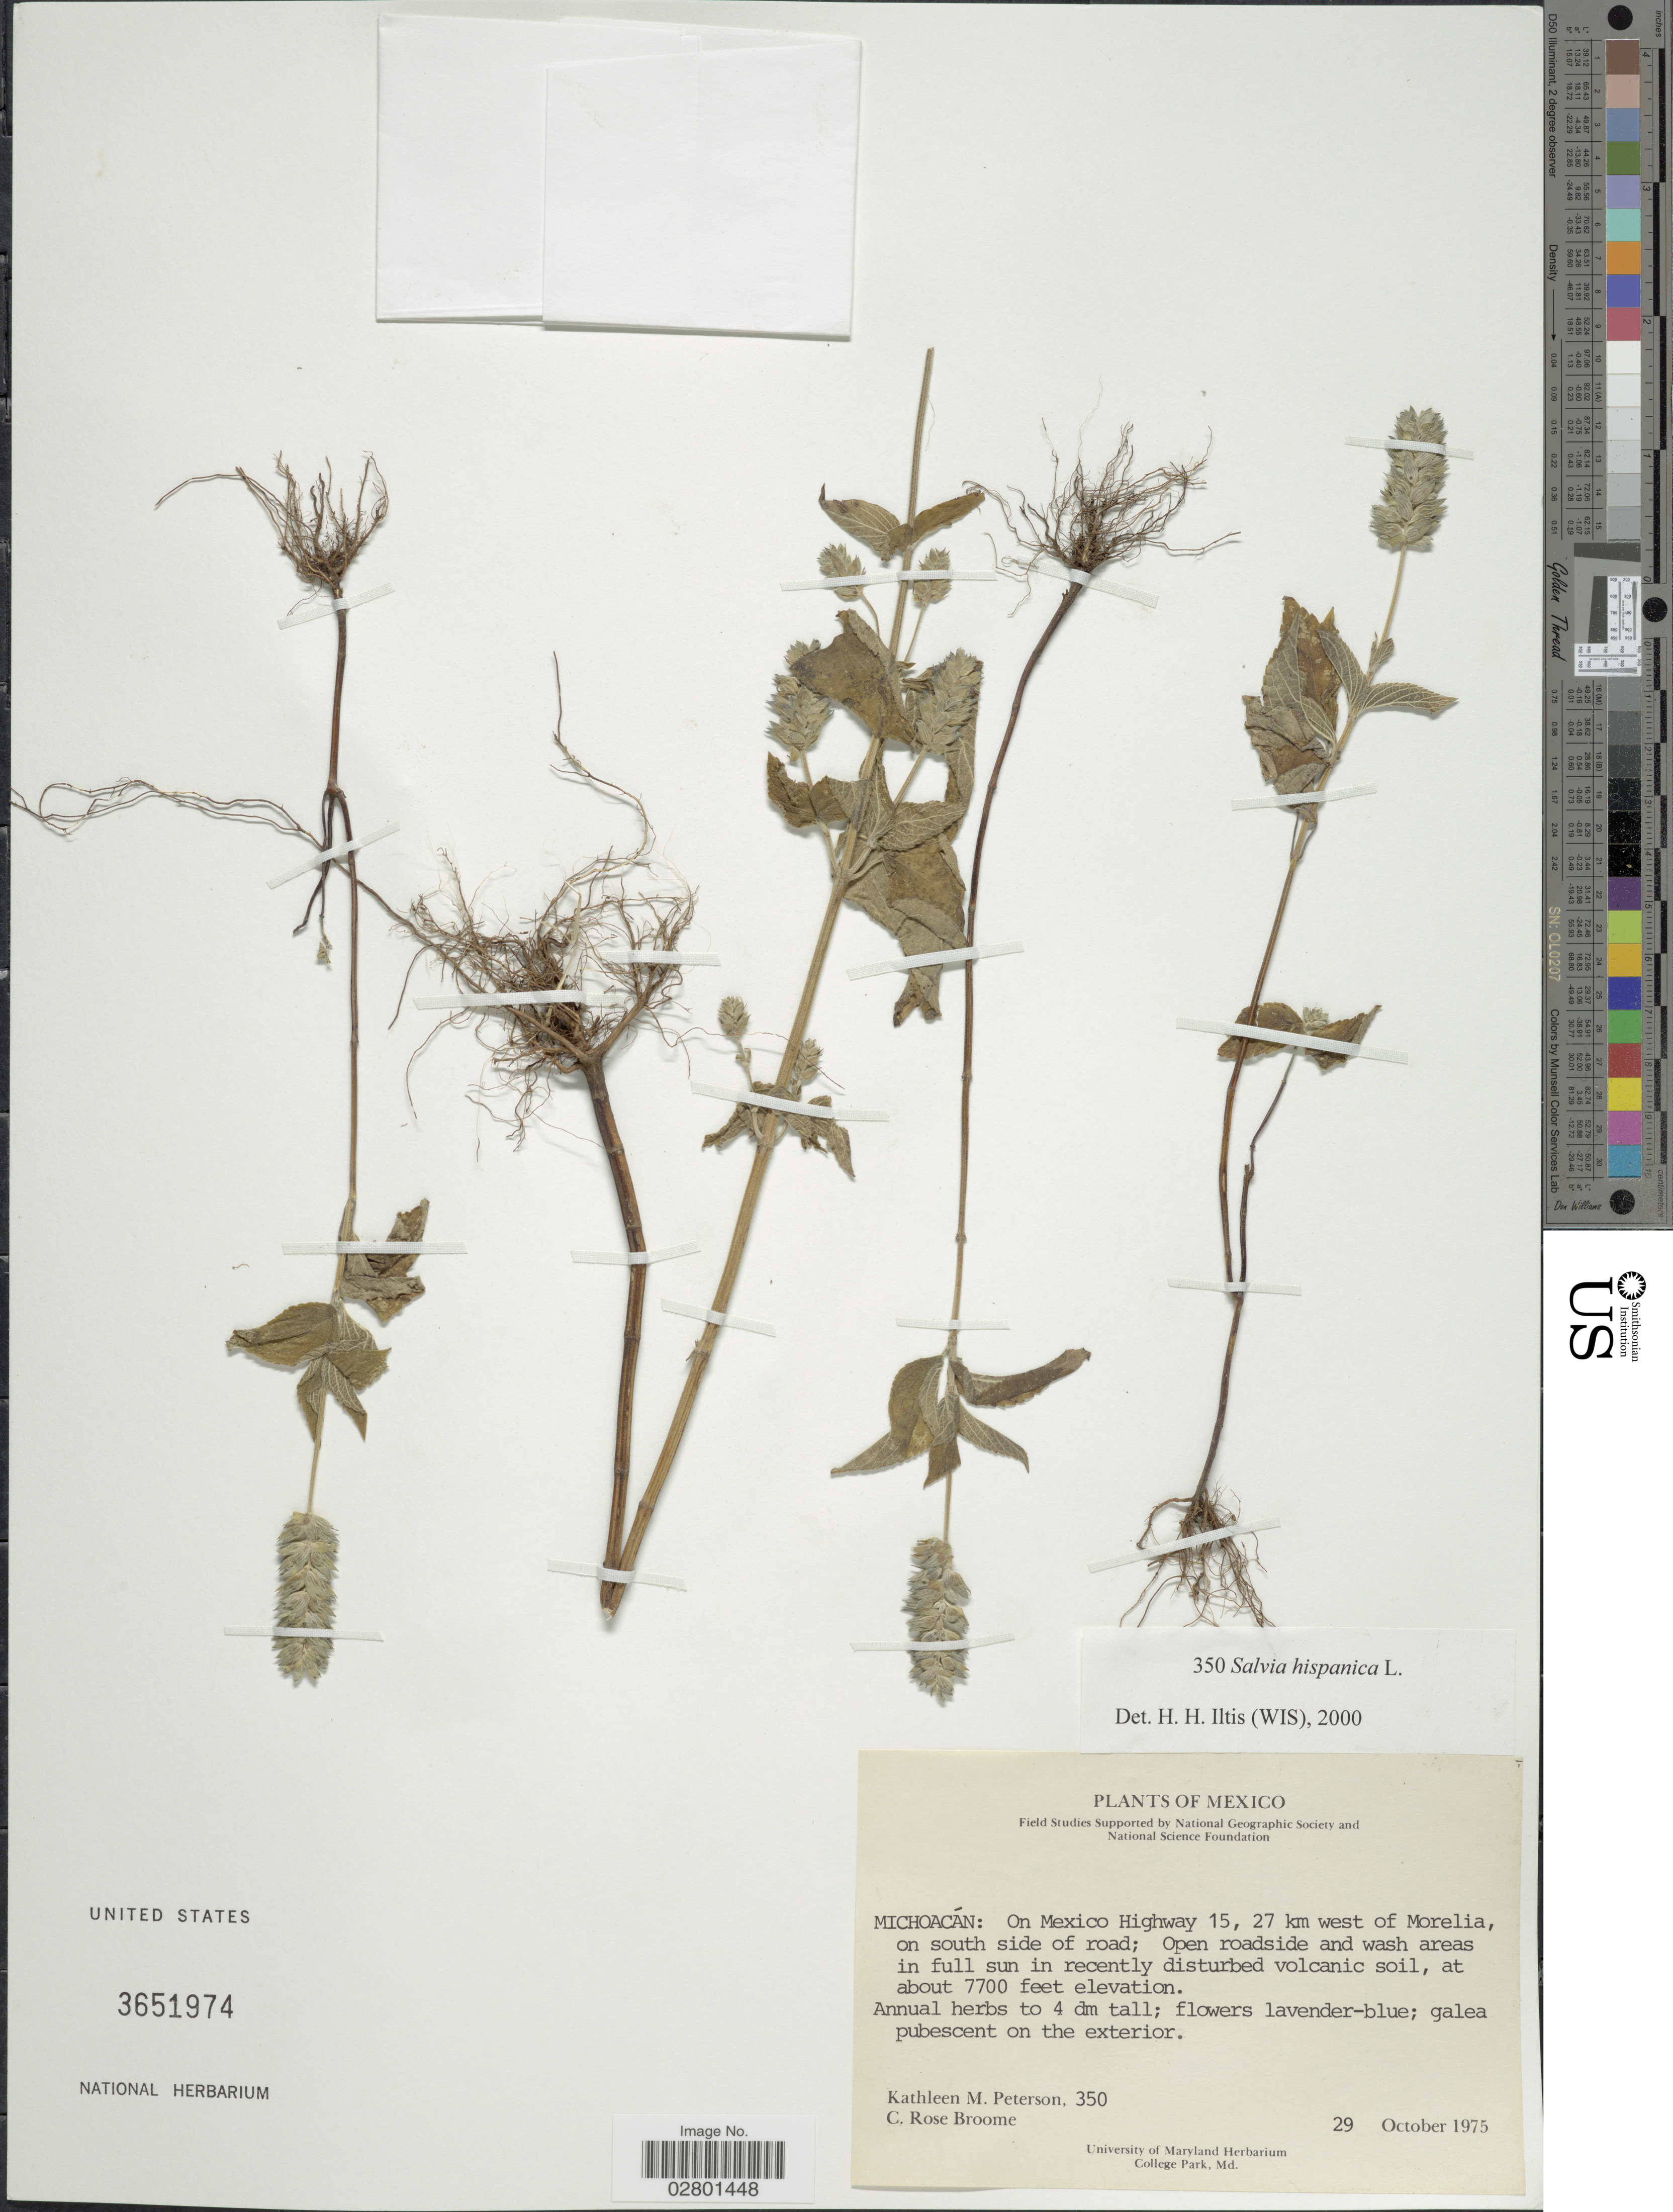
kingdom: Plantae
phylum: Tracheophyta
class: Magnoliopsida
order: Lamiales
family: Lamiaceae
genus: Salvia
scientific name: Salvia hispanica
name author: L.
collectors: K. Peterson & C. R. Broome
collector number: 350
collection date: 1975-10-29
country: Mexico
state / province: Michoacán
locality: On Mexico Highway 15, 27 km west of Morelia, on south side of road.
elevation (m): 2347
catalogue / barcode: US 3651974